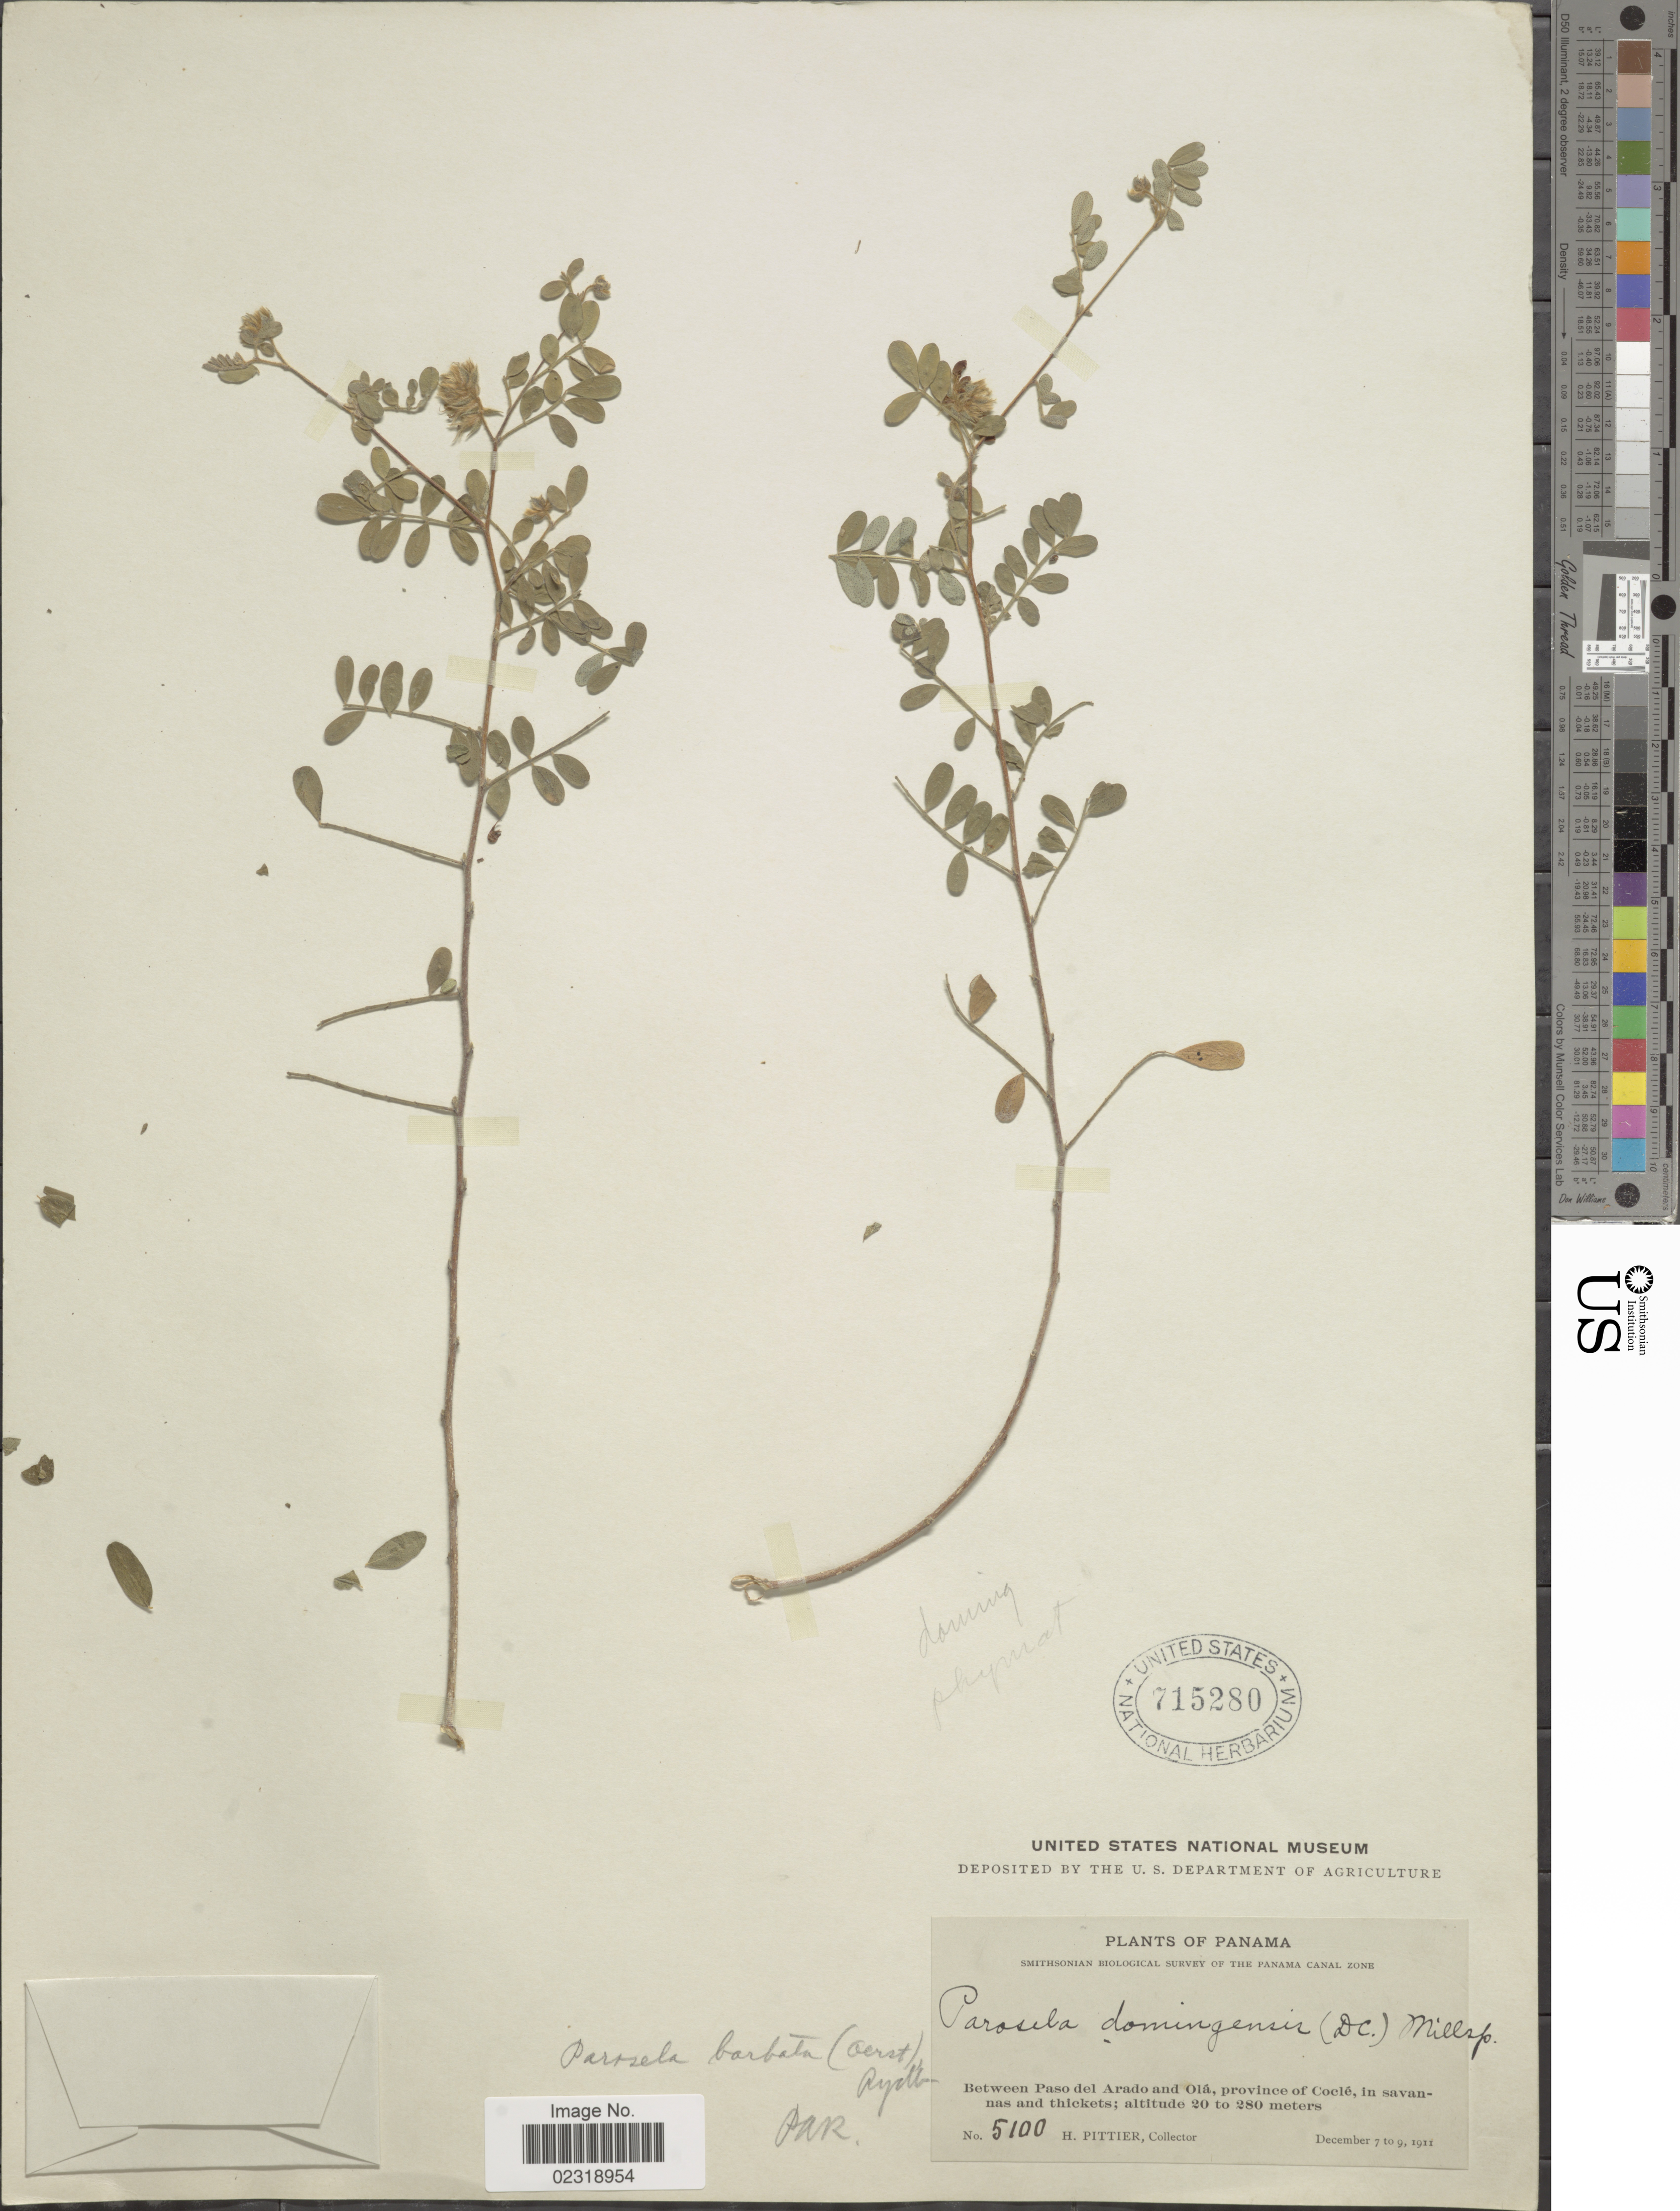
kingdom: Plantae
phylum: Tracheophyta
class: Magnoliopsida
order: Fabales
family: Fabaceae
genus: Dalea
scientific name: Dalea carthagenensis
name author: (Jacq.) J.F. Macbr.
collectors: H. F. Pittier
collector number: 5100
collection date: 1911-12-07/1911-12-09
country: Panama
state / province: Coclé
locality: Panama Canal Zone, between Paso del Arado and Ola, in savannas and thickets.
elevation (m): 20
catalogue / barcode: US 715280